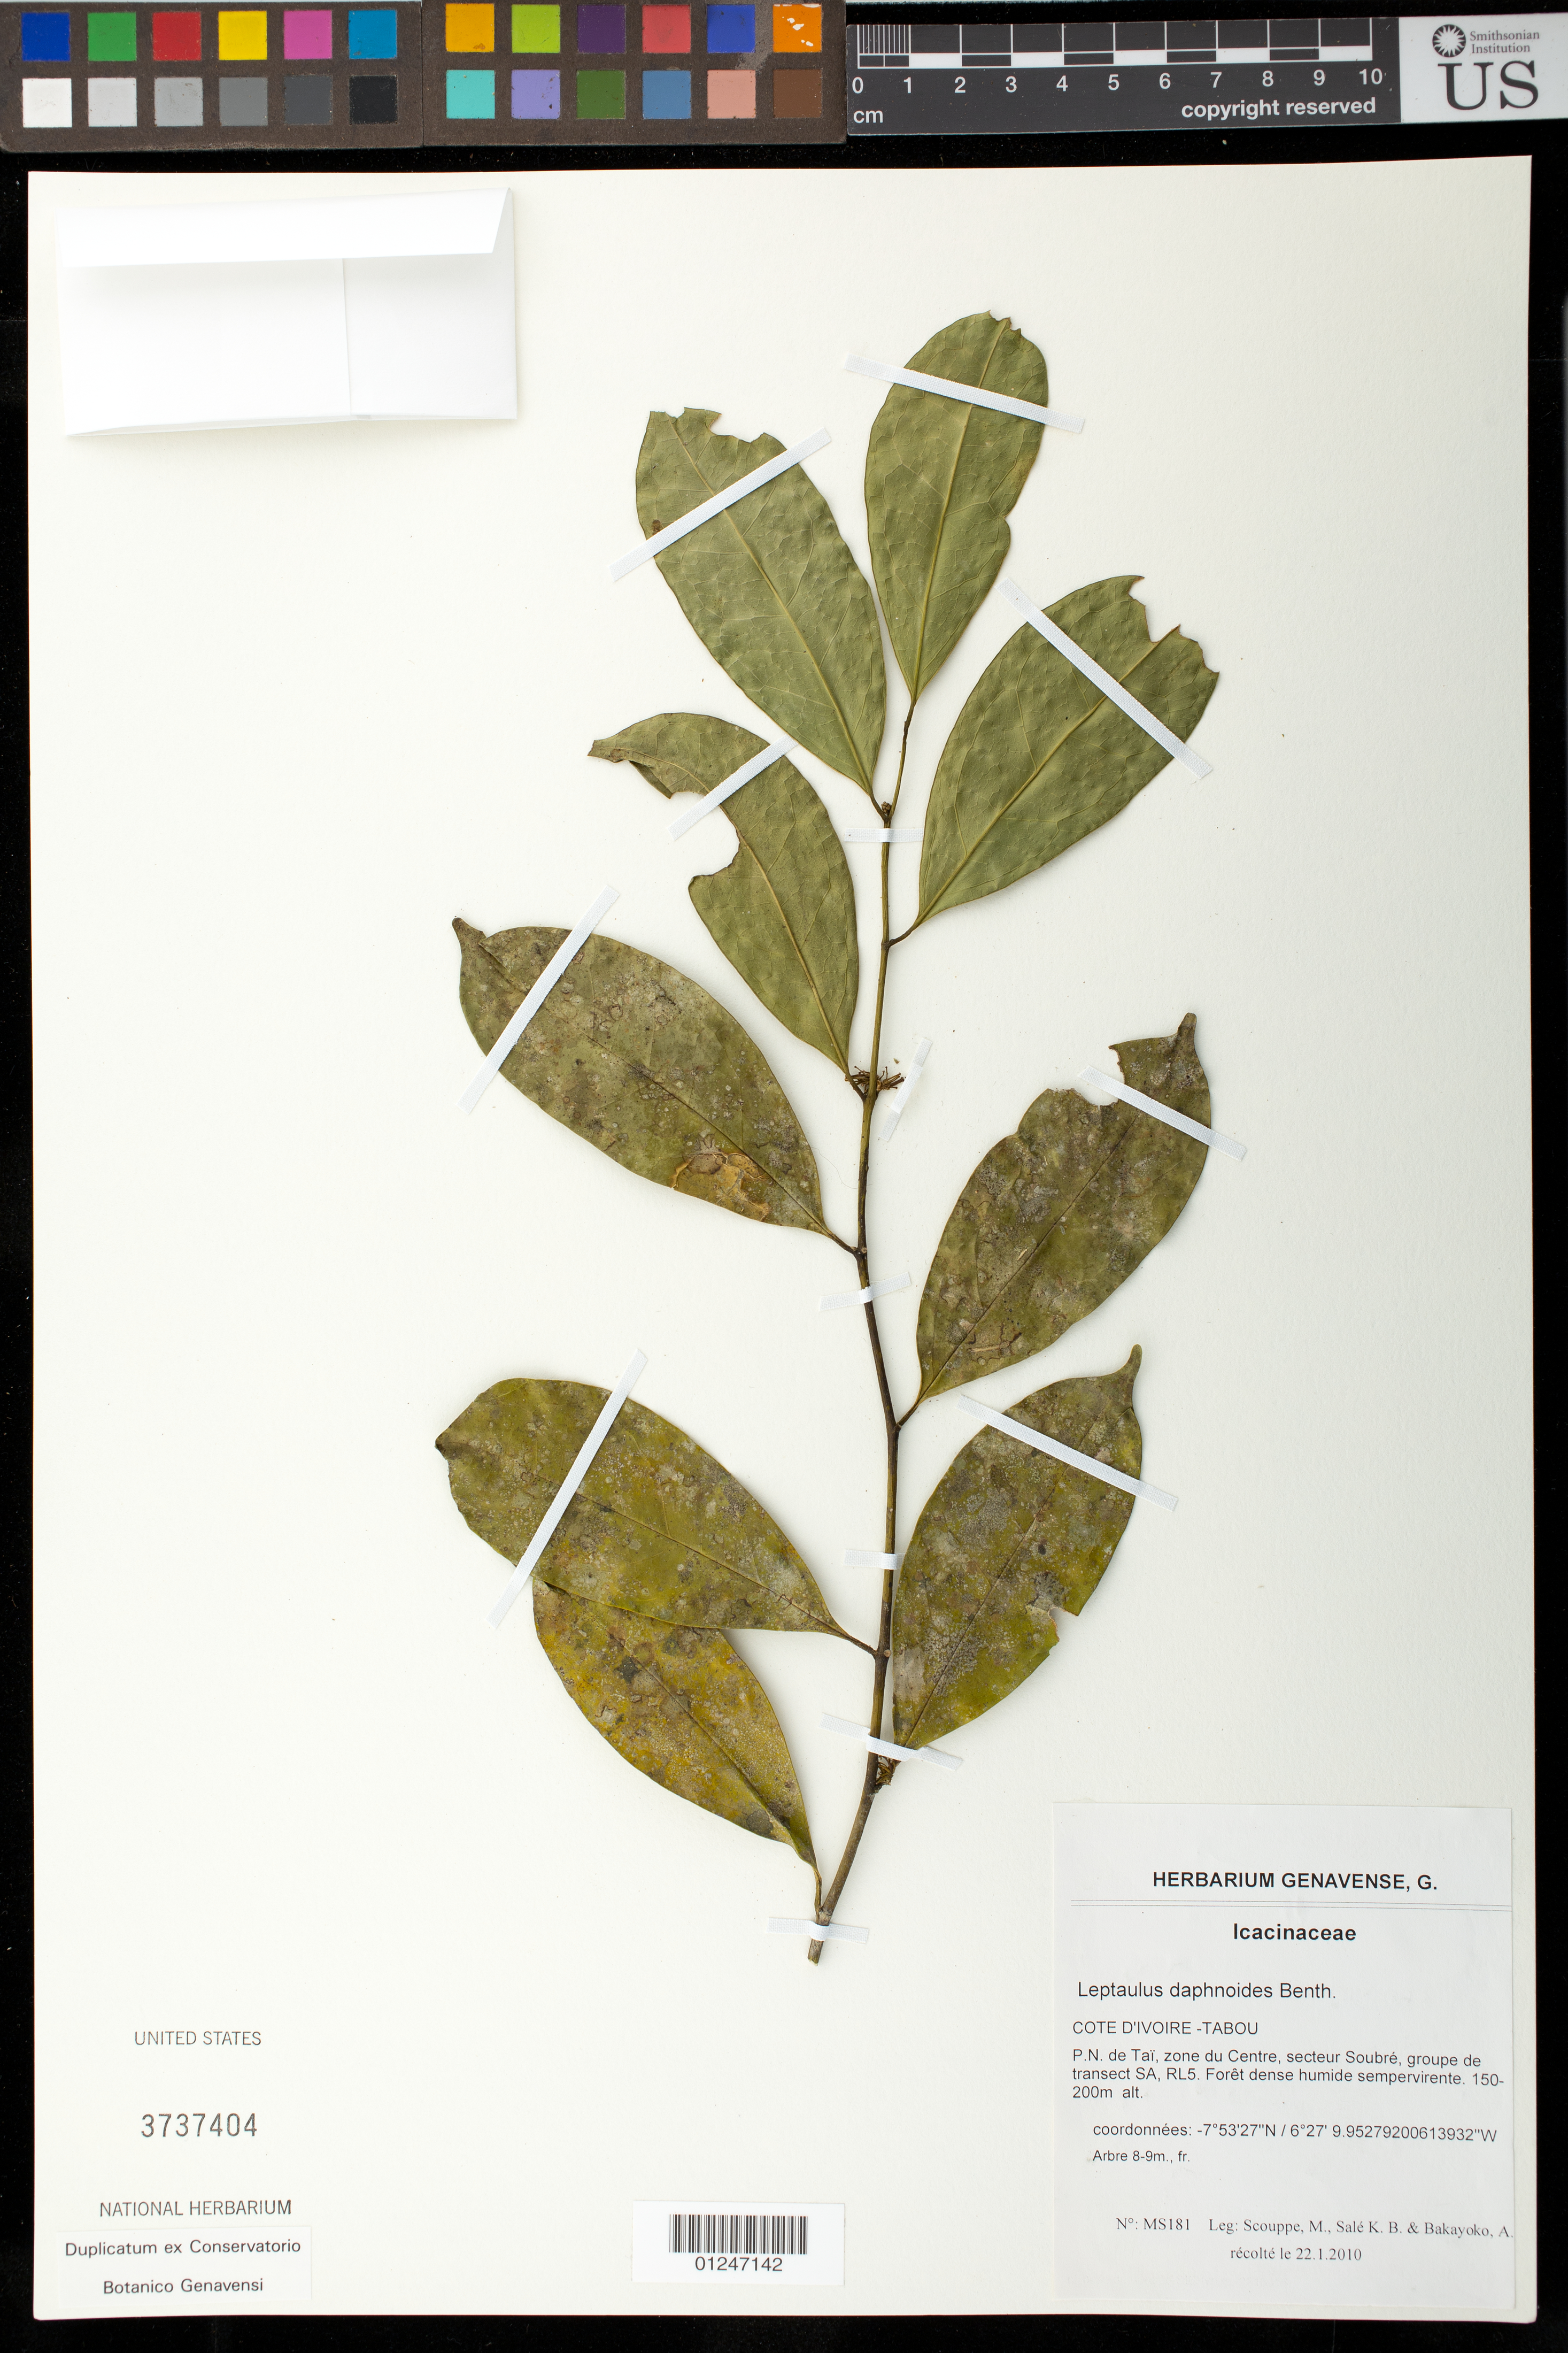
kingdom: Plantae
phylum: Tracheophyta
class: Magnoliopsida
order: Cardiopteridales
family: Cardiopteridaceae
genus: Leptaulus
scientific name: Leptaulus daphnoides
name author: Benth.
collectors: M. Scouppe, K. Sale & A. Bakayoko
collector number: MS181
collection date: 2010-01-22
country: Ivory Coast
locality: Côte d'Ivoire- TABOU. P.N. de Tai, Zone Est, secteur Soubre, groupe de transect SA, RL5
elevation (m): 150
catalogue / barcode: US 3737404